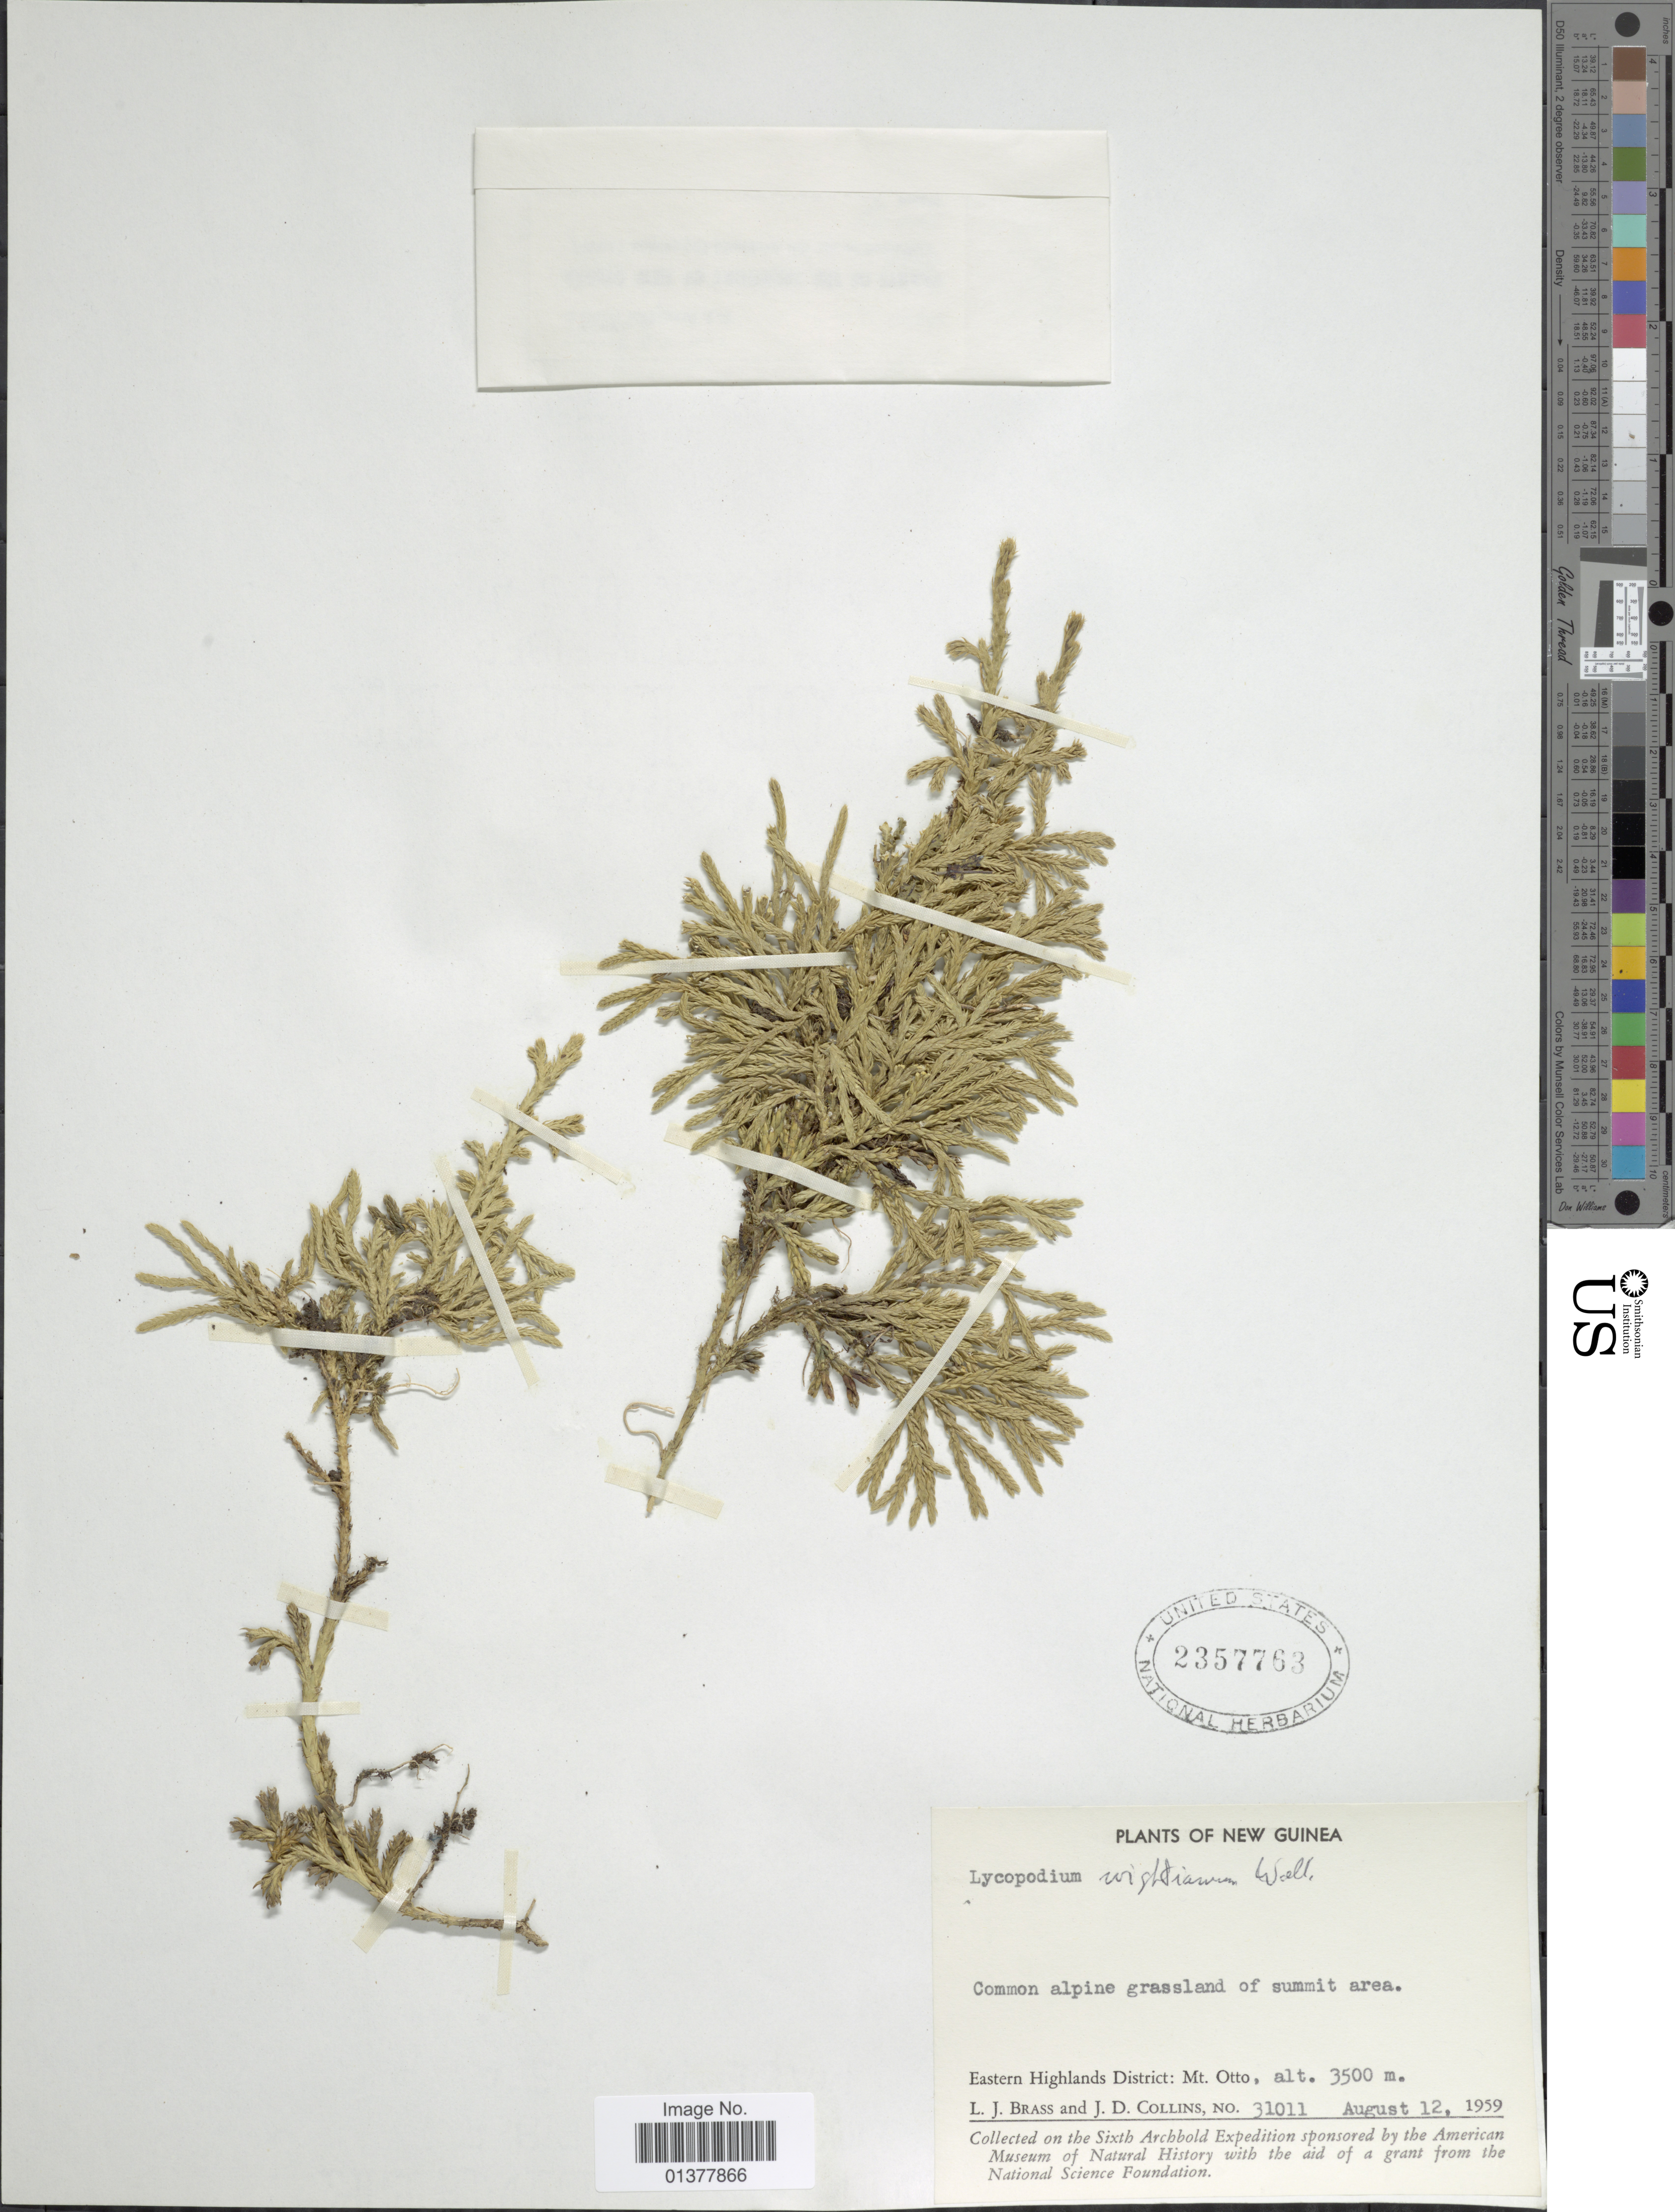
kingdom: Plantae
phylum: Tracheophyta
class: Lycopodiopsida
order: Lycopodiales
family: Lycopodiaceae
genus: Diphasiastrum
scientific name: Diphasiastrum wightianum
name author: (Wall. ex Hook. & Grev.) Holub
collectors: L. J. Brass & J. Collins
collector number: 31011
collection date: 1959-08-12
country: Papua New Guinea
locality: Eastern Highlands District: Mt. Otto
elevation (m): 3500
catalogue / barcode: US 2357763